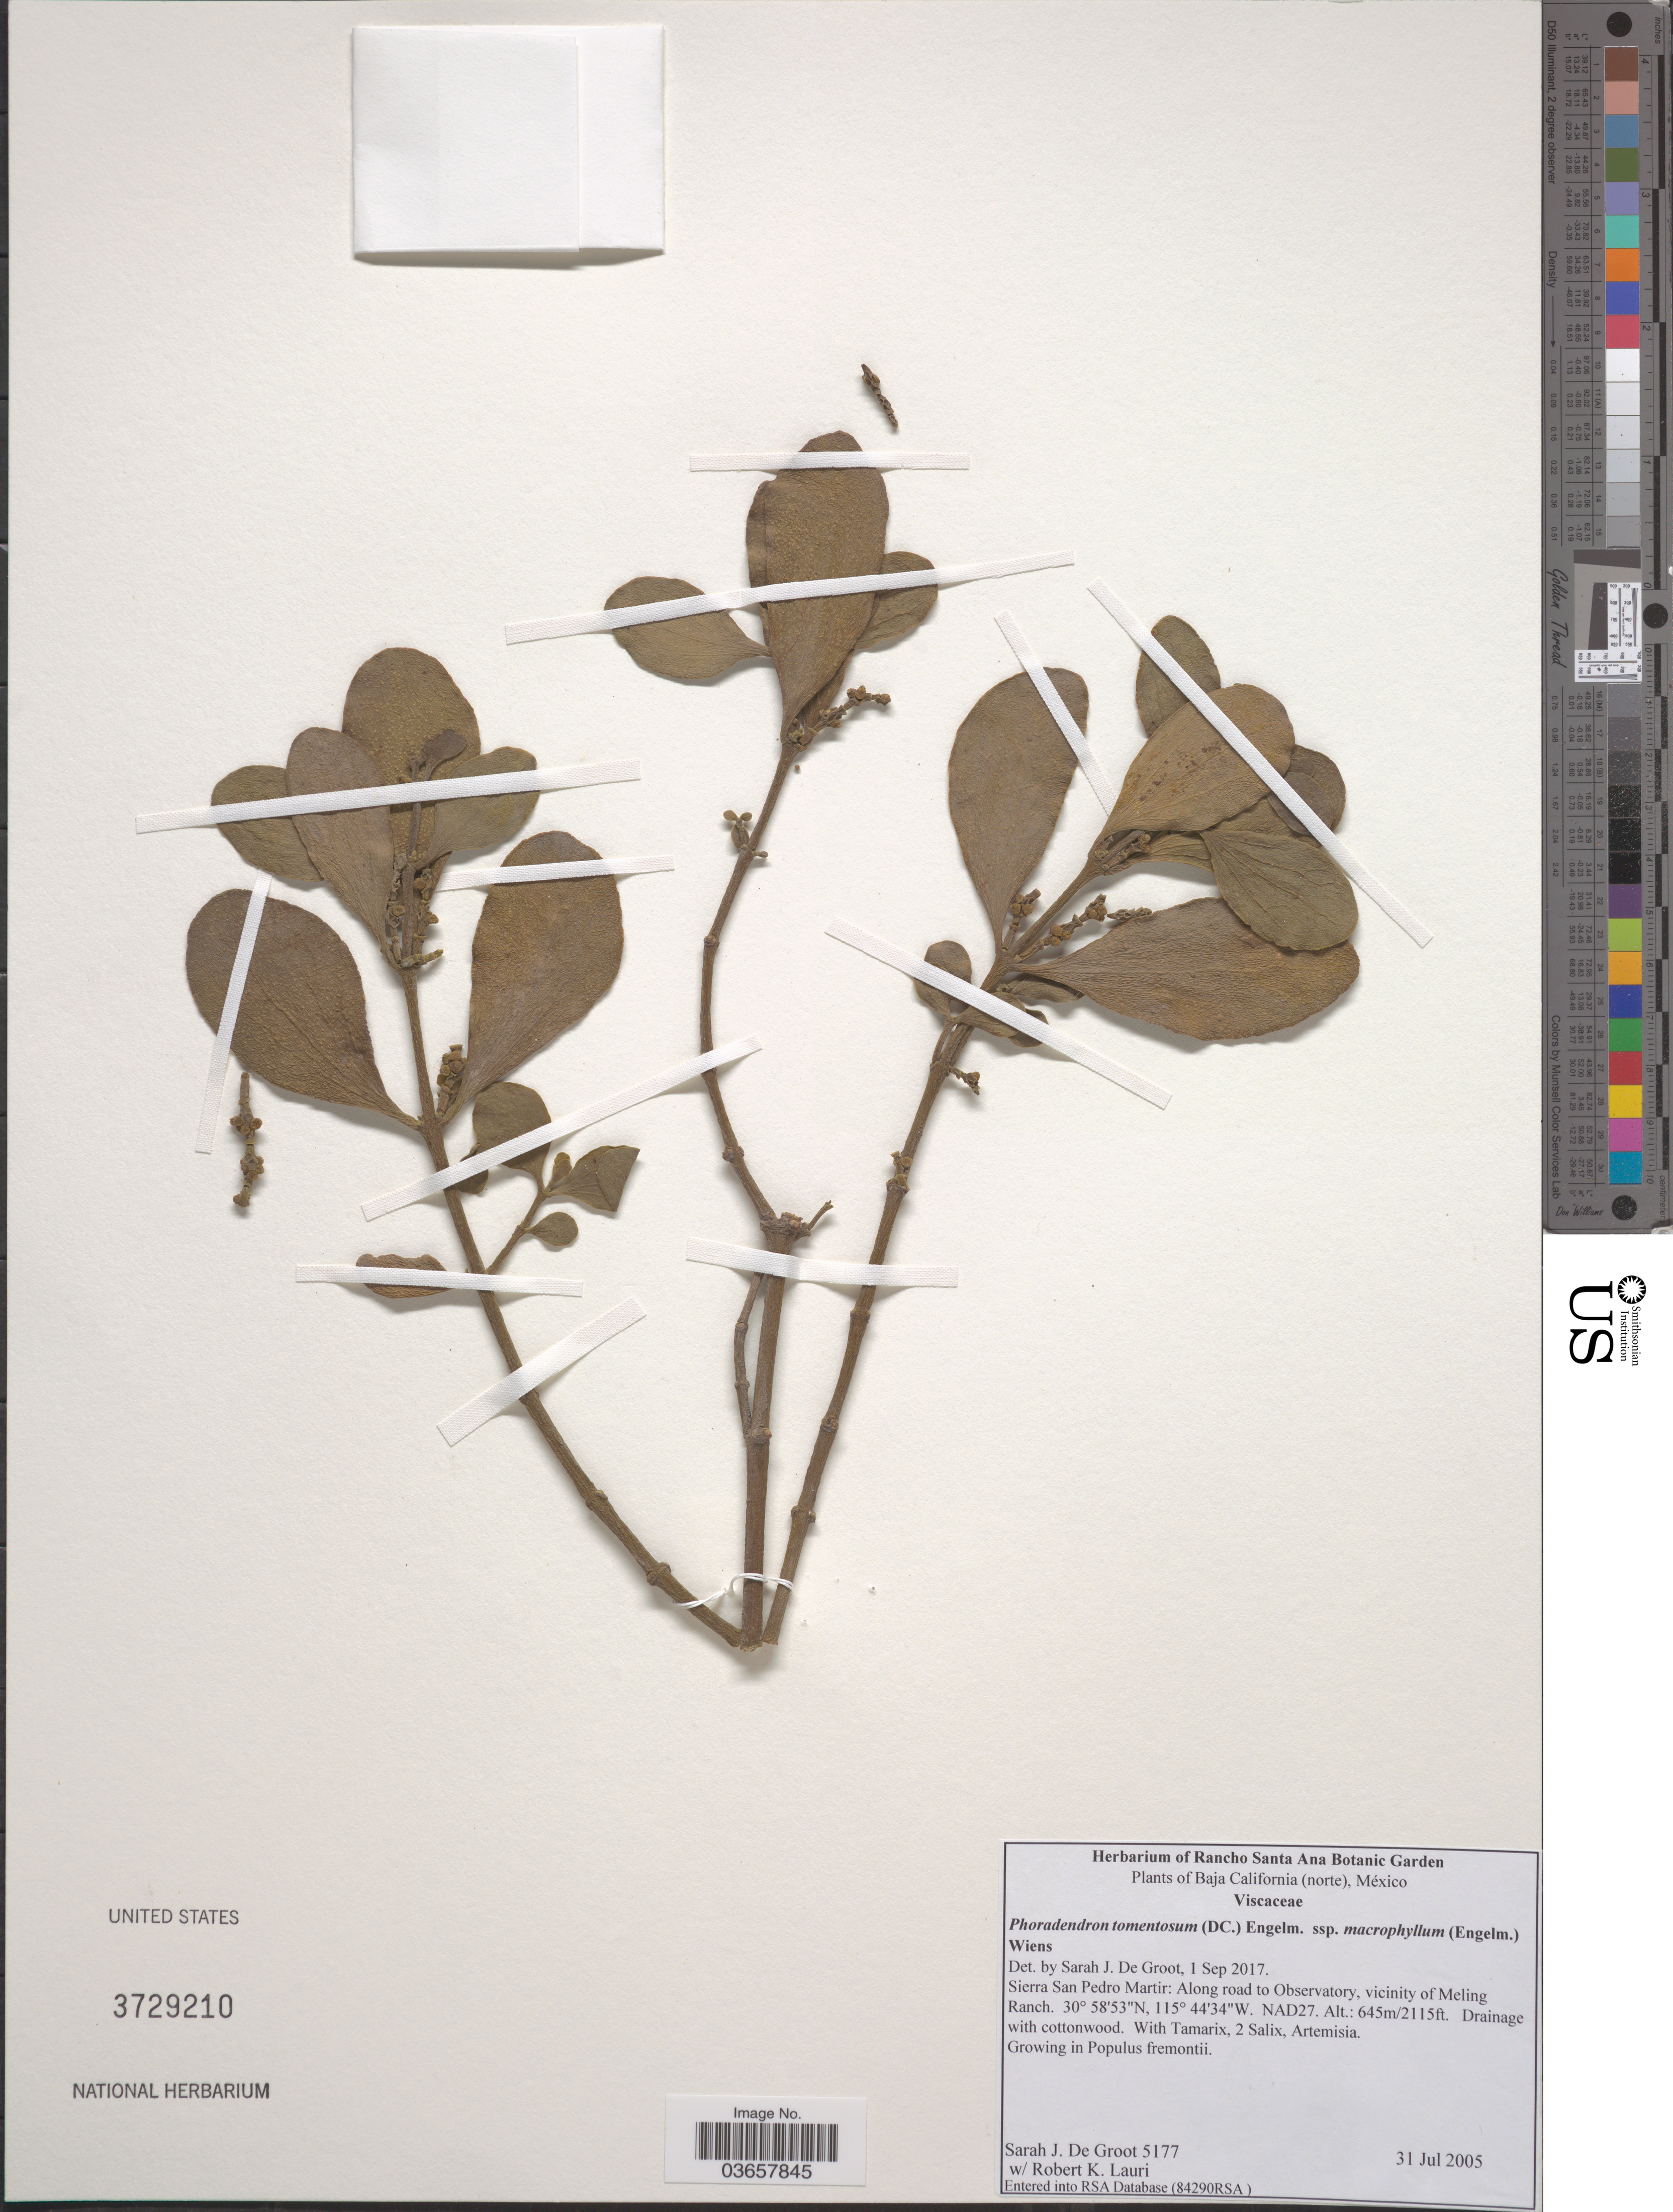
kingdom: Plantae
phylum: Tracheophyta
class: Magnoliopsida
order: Santalales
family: Viscaceae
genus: Phoradendron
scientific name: Phoradendron tomentosum subsp. macrophyllum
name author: DC.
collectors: S. De Groot & R. Lauri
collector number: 5177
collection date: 2005-07-31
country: Mexico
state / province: Baja California Norte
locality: Sierra San Pedro Martir: Along road to Observatory, vicinity of Meling Ranch.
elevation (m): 645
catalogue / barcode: US 3729210